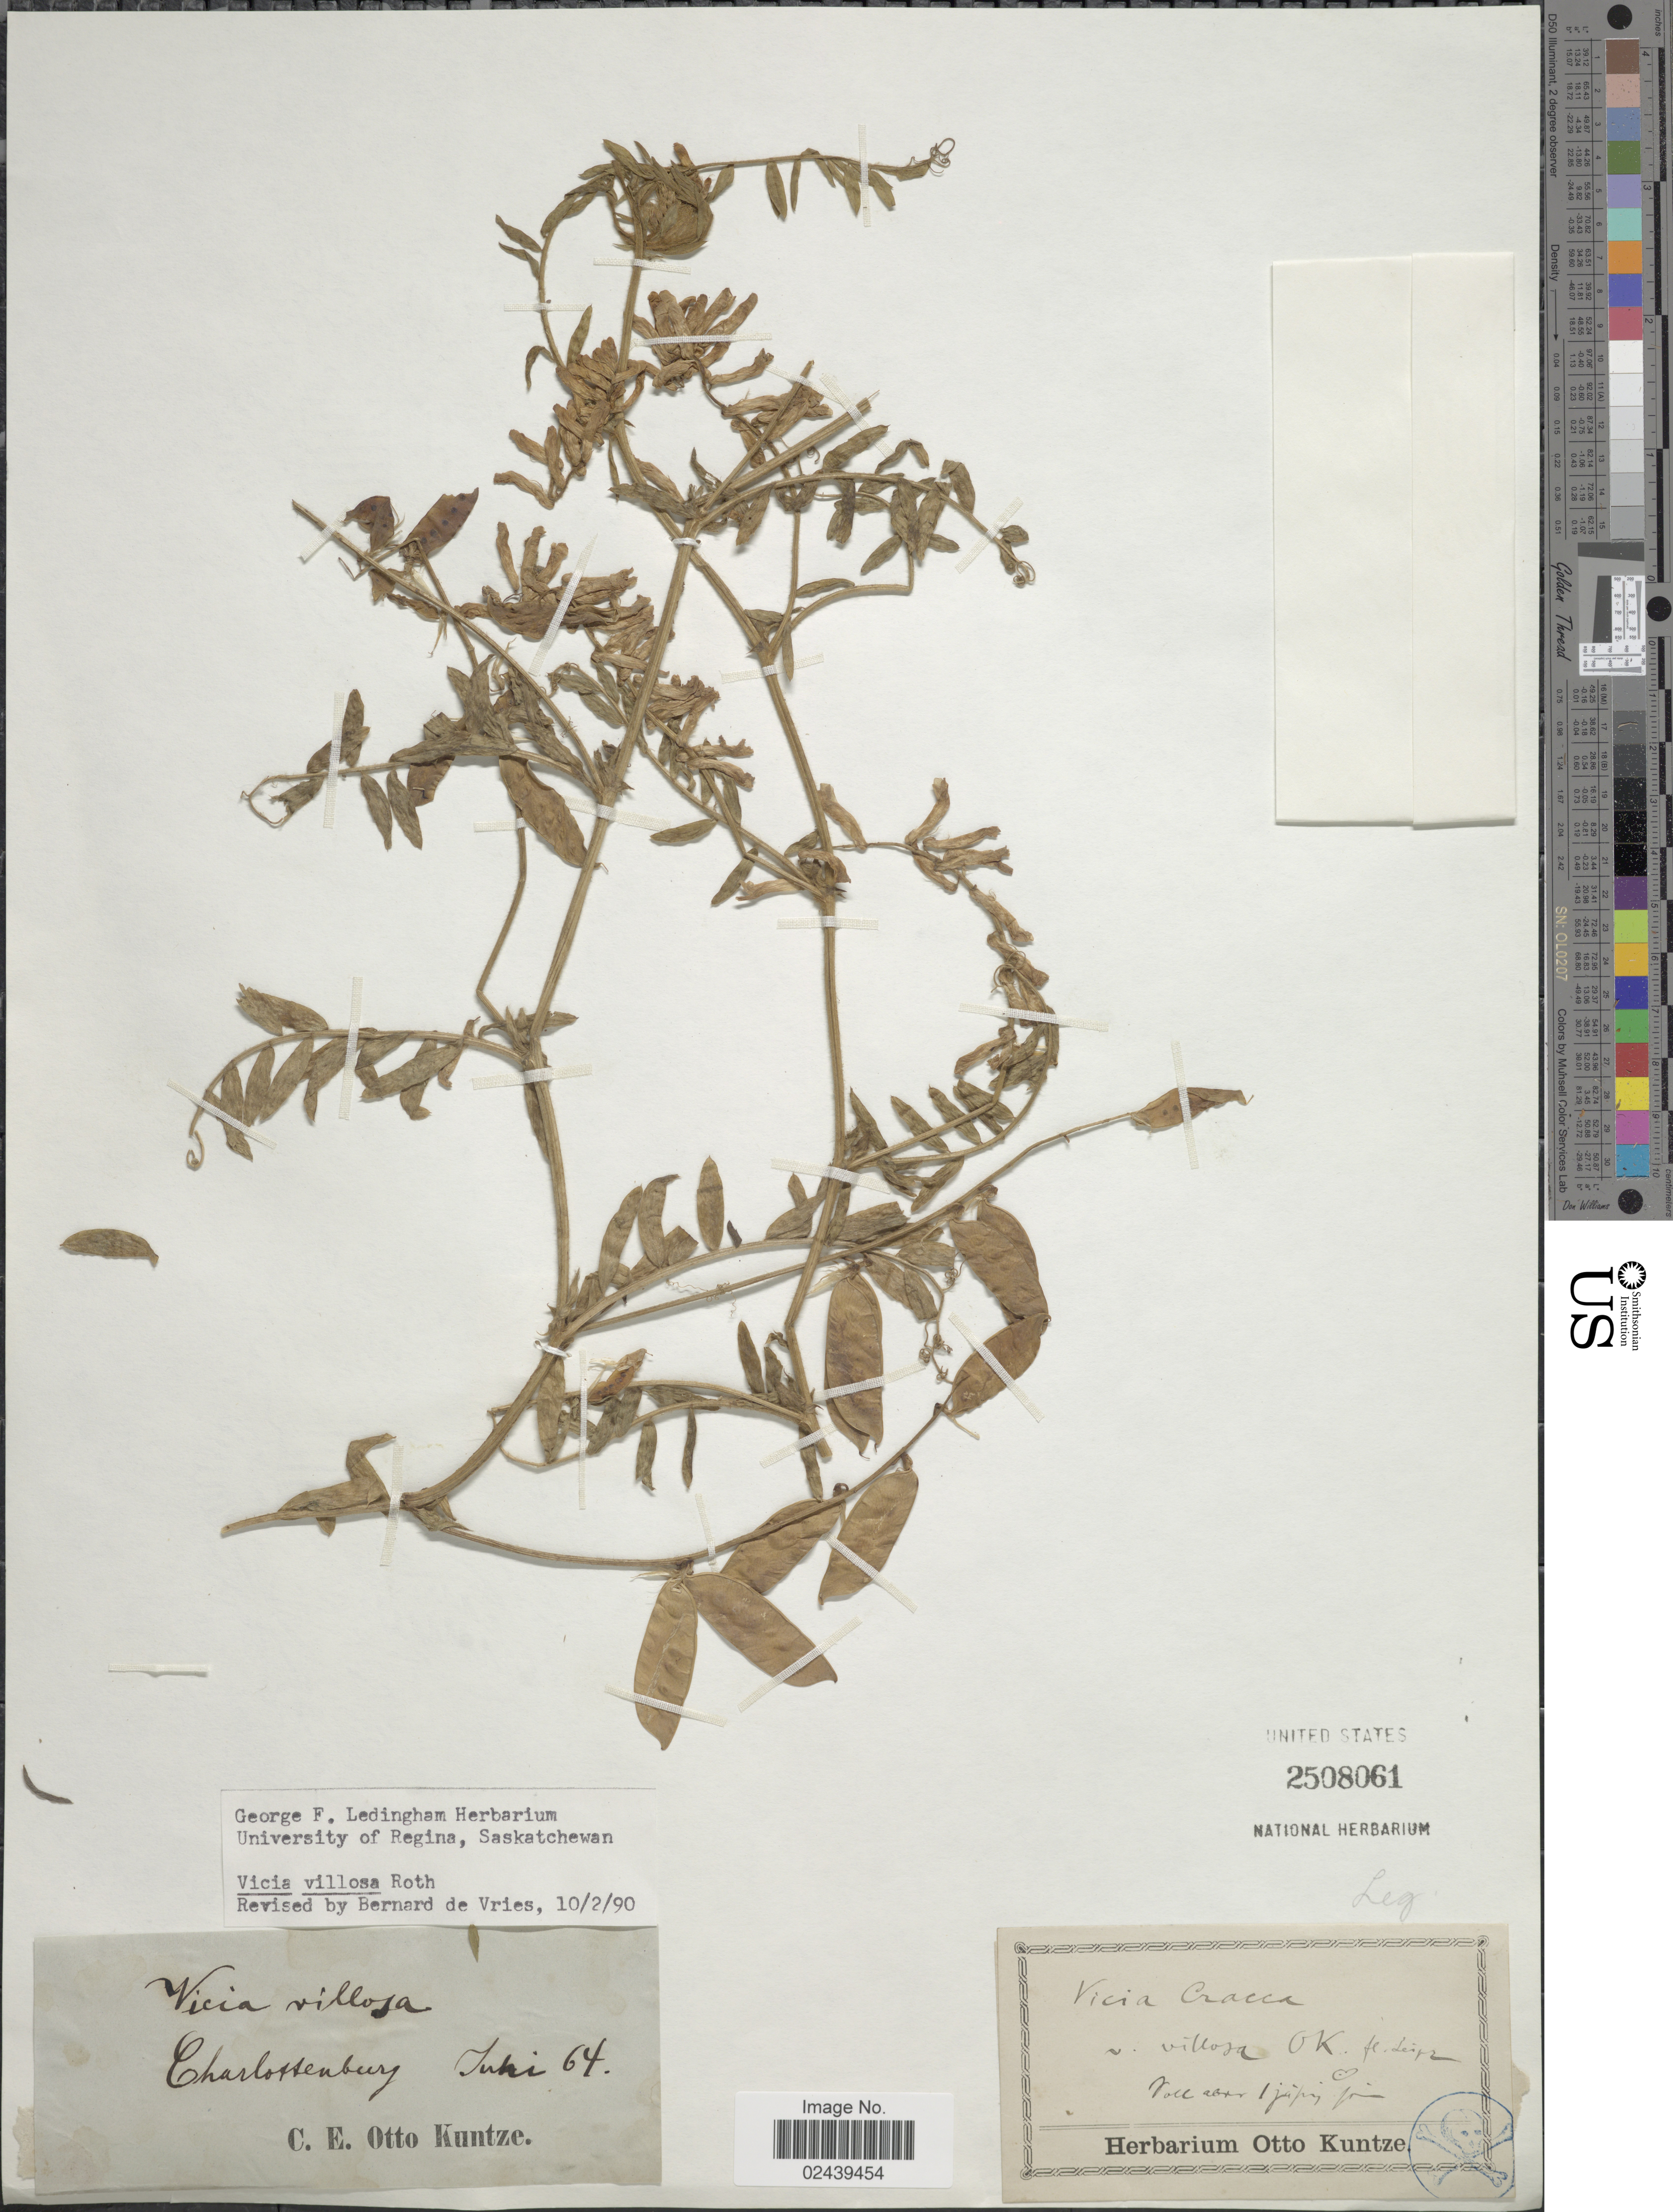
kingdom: Plantae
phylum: Tracheophyta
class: Magnoliopsida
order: Fabales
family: Fabaceae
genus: Vicia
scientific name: Vicia villosa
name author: Roth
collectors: C.E.O. Kuntze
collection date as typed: Transcribed d/m/y: /6/64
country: Germany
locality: Charlottenburg,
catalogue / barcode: US 2508061